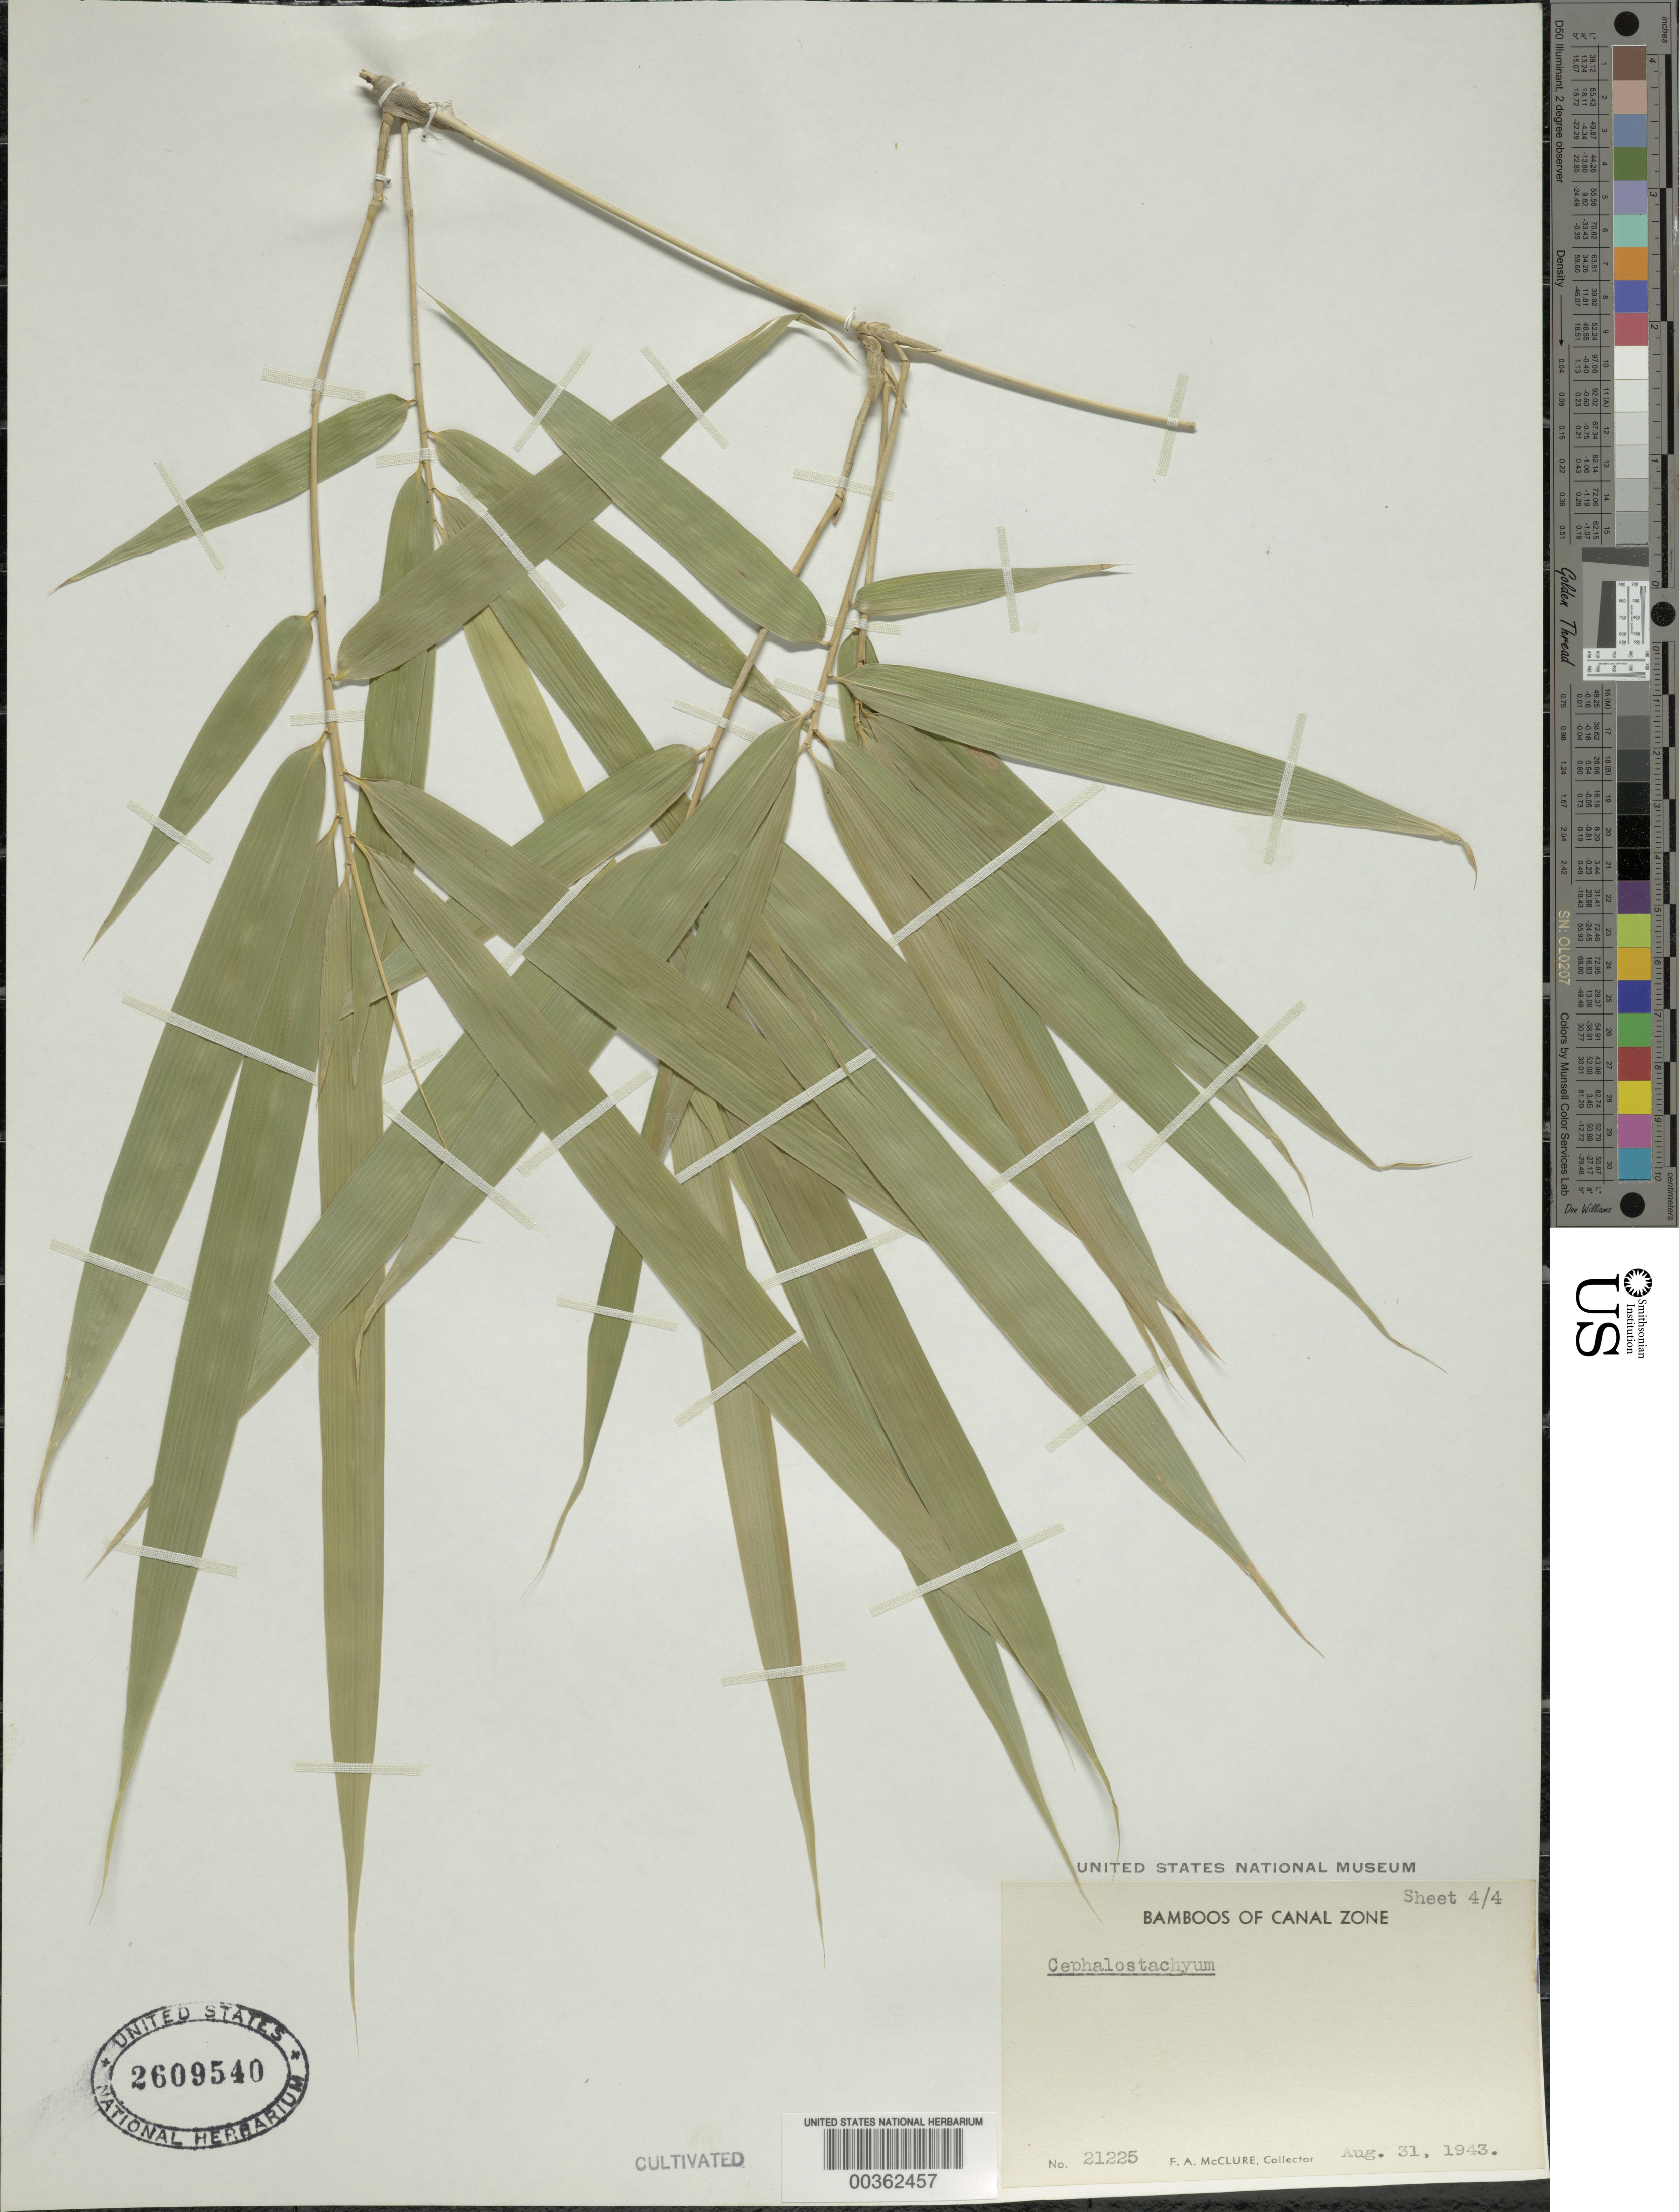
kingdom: Plantae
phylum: Tracheophyta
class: Liliopsida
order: Poales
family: Poaceae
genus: Cephalostachyum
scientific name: Cephalostachyum sp.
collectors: F. A. McClure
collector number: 21225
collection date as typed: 31 Aug 1943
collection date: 1943-08-31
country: Panama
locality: Esperimental station-summit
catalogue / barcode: US 2609540